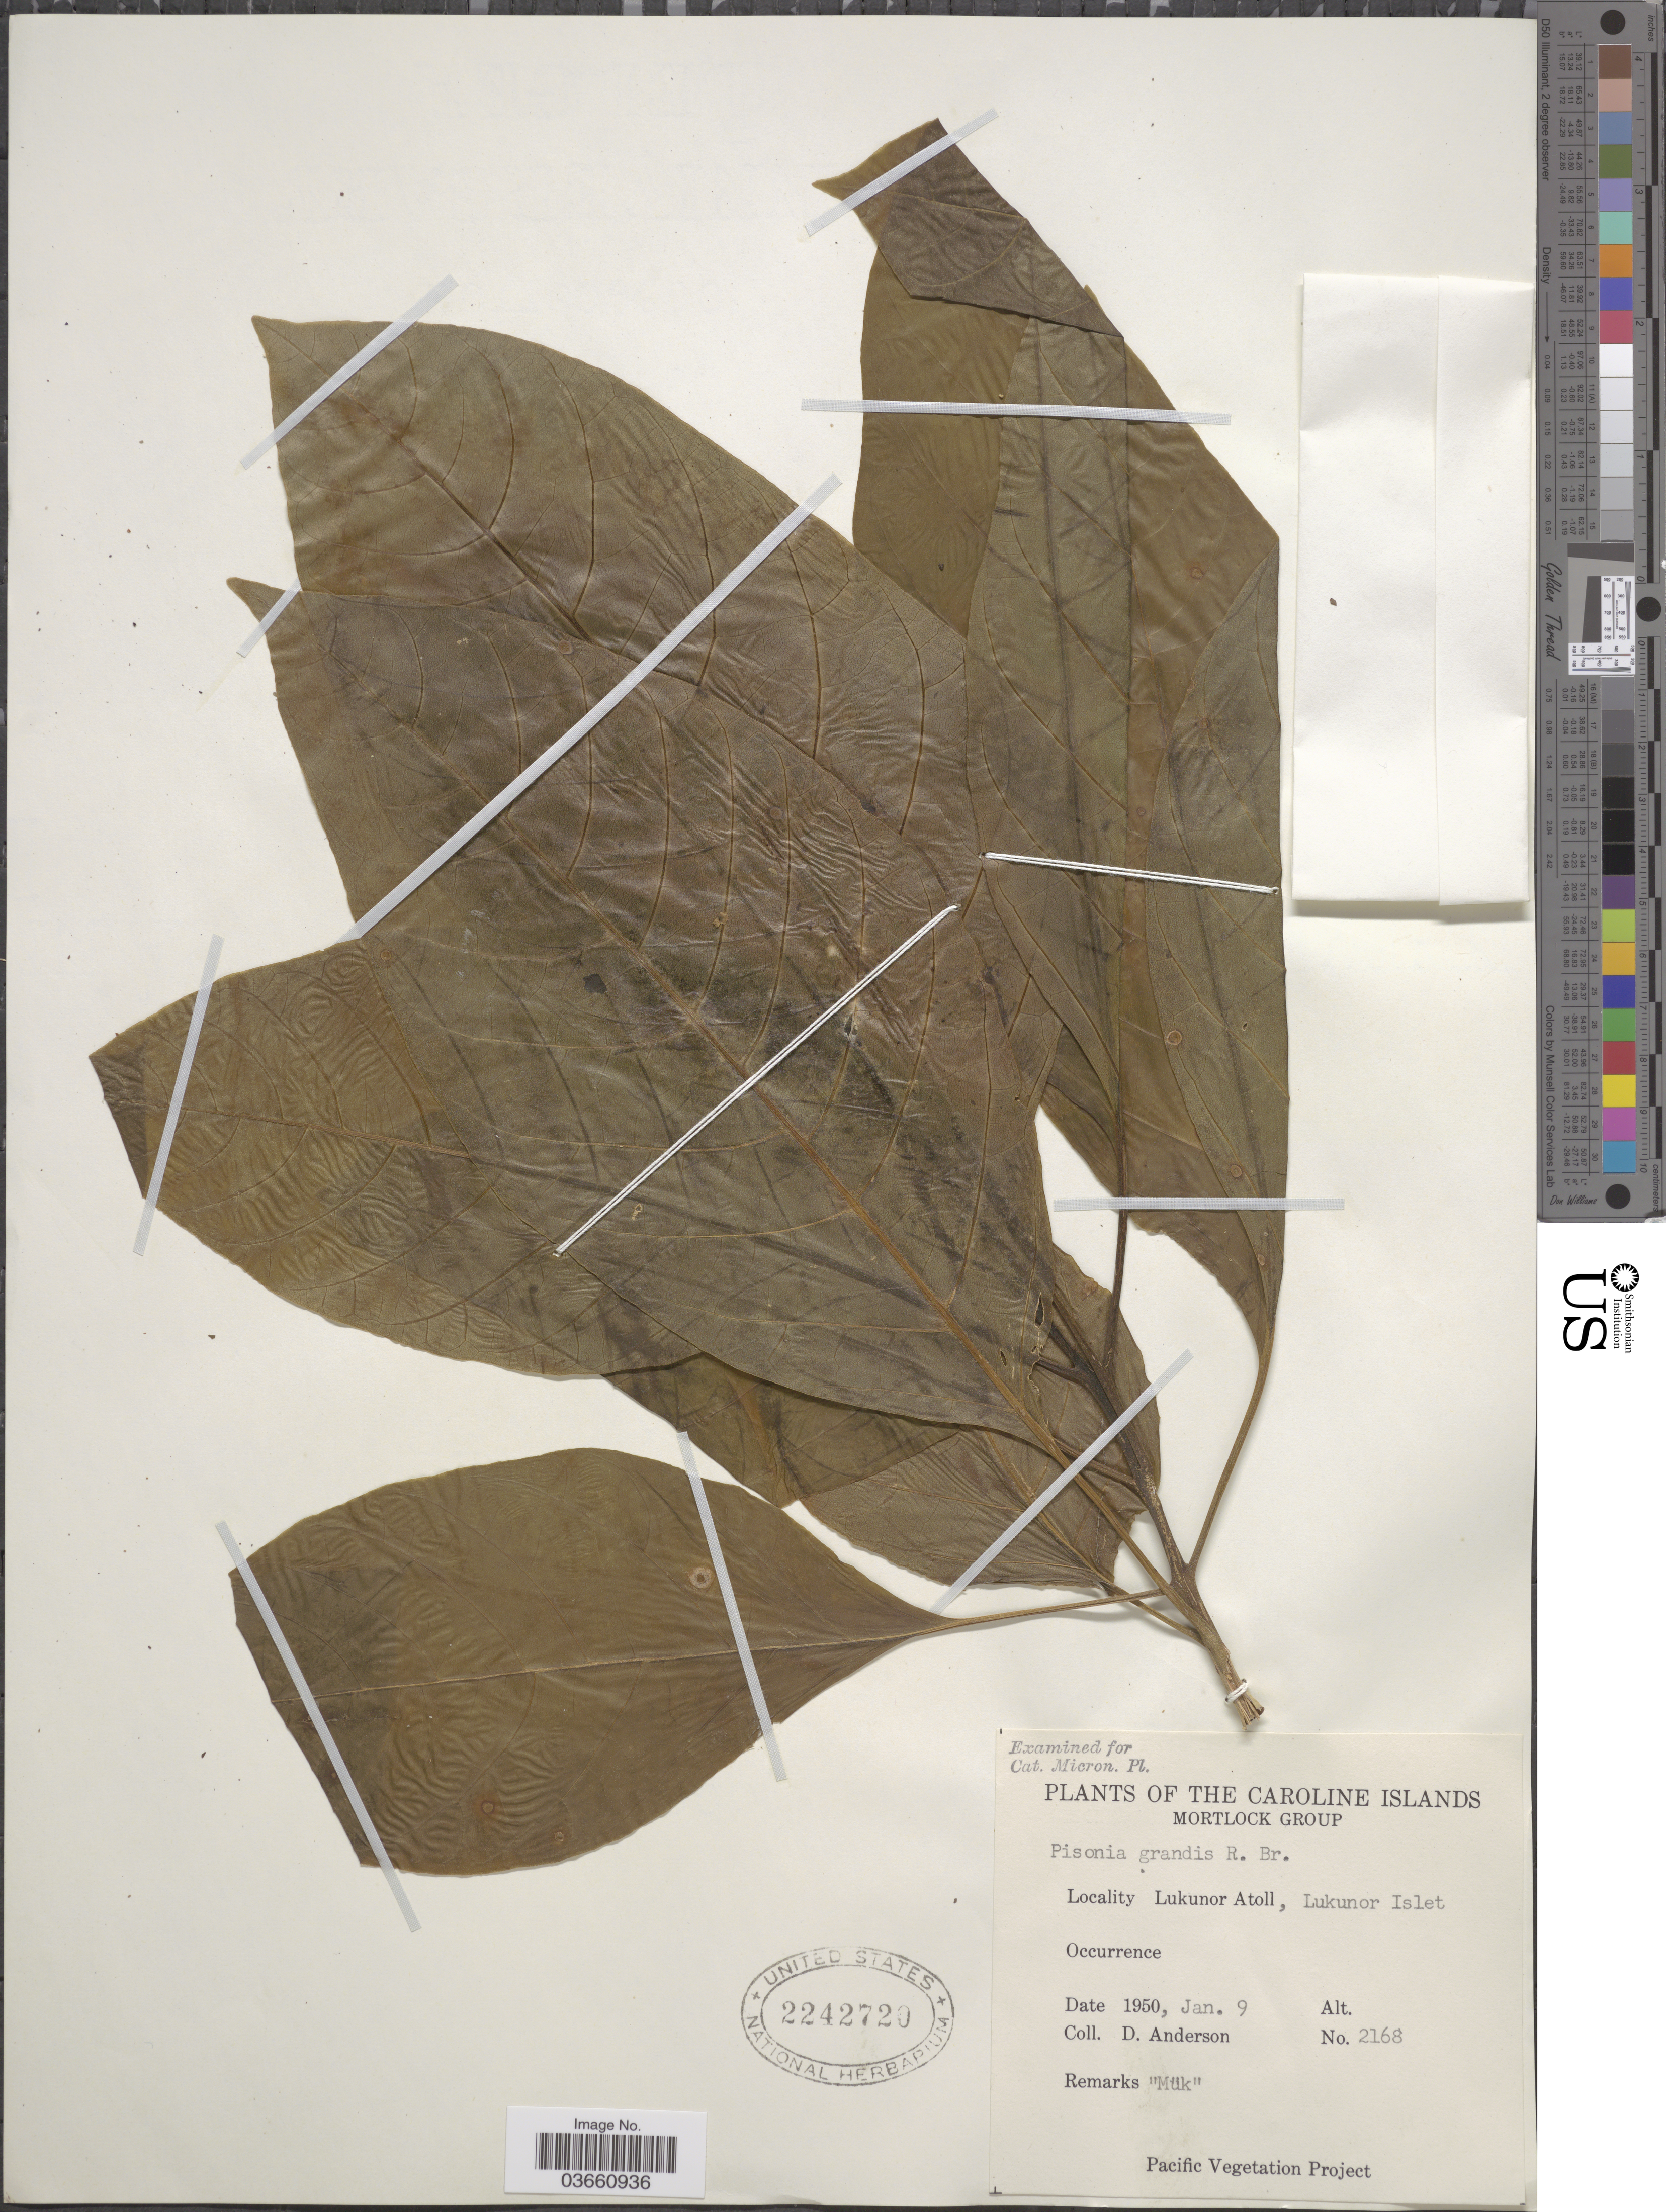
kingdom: Plantae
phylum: Tracheophyta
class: Magnoliopsida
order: Caryophyllales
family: Nyctaginaceae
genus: Pisonia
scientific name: Pisonia grandis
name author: R. Br.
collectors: D. Anderson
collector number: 2168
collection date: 1950-01-09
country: Micronesia, Federated States of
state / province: Truk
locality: Caroline Islands. Mortlock Group. Lukunor Atoll, Lukunor Islet.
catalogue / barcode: US 2242720